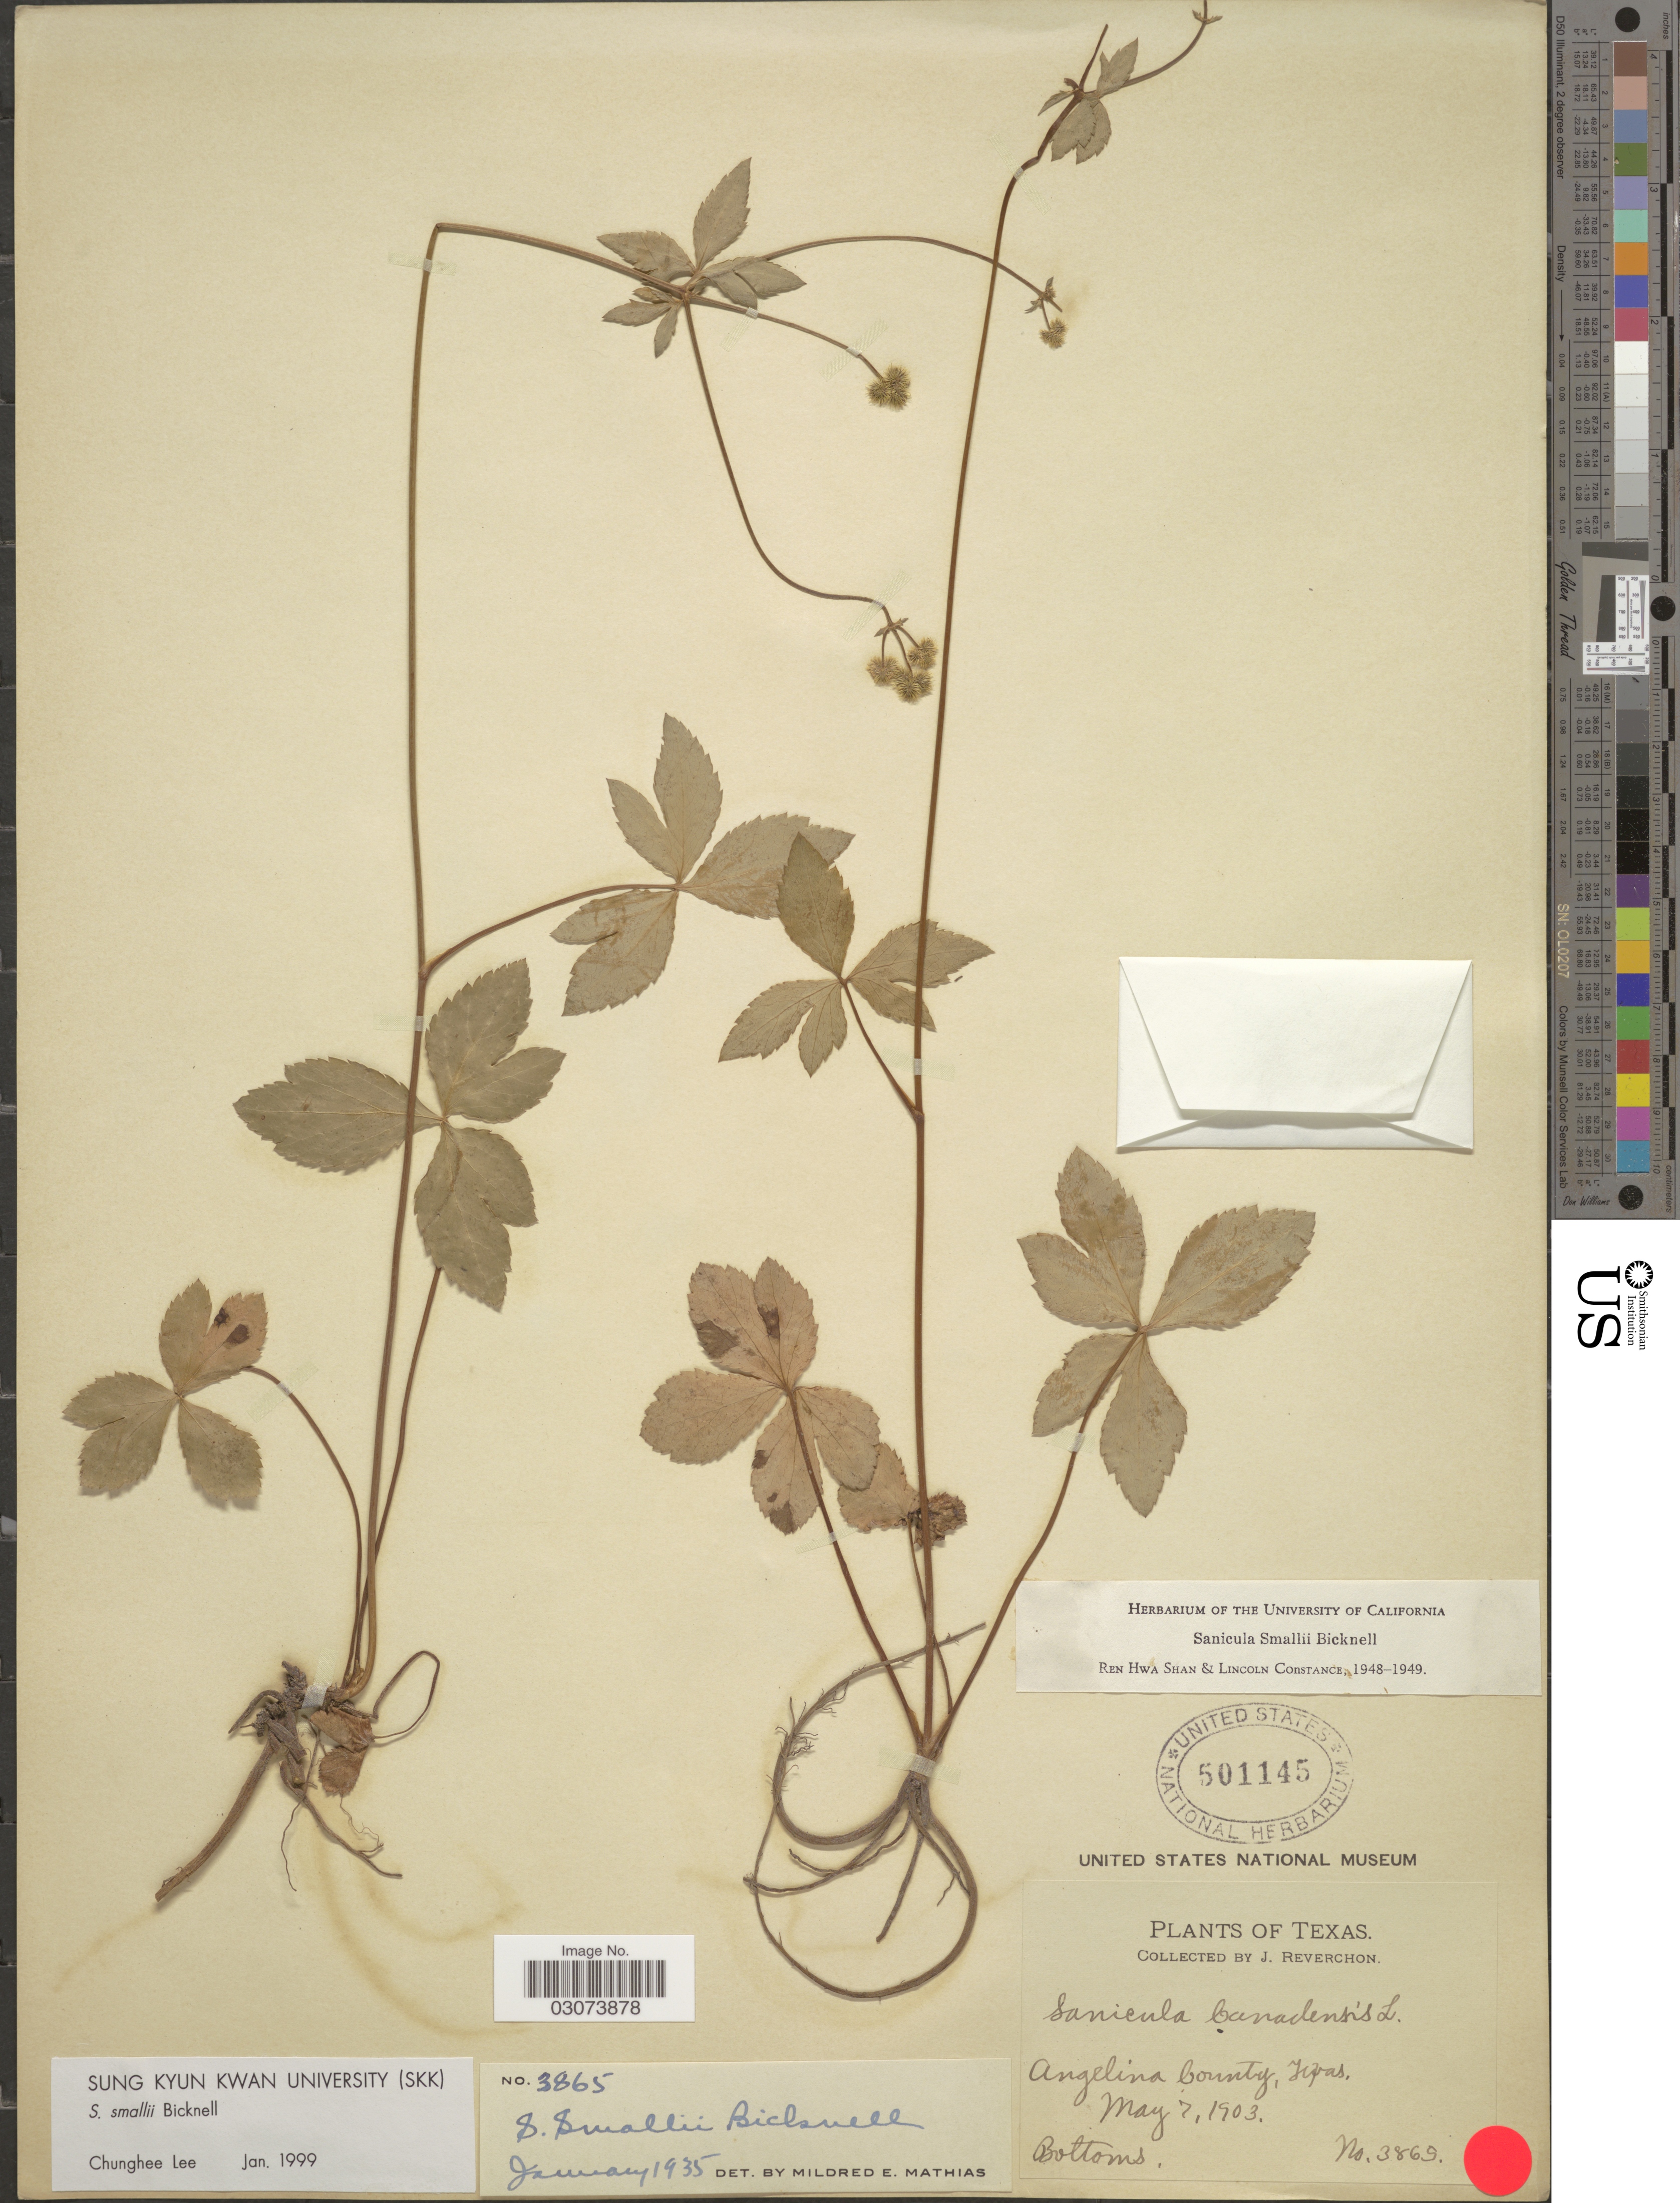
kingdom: Plantae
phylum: Tracheophyta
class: Magnoliopsida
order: Apiales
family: Apiaceae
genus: Sanicula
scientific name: Sanicula smallii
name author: E.P. Bicknell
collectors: J. Reverchon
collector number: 3865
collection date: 1903-05-07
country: United States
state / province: Texas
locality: Angelina County. Bottoms.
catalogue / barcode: US 501145